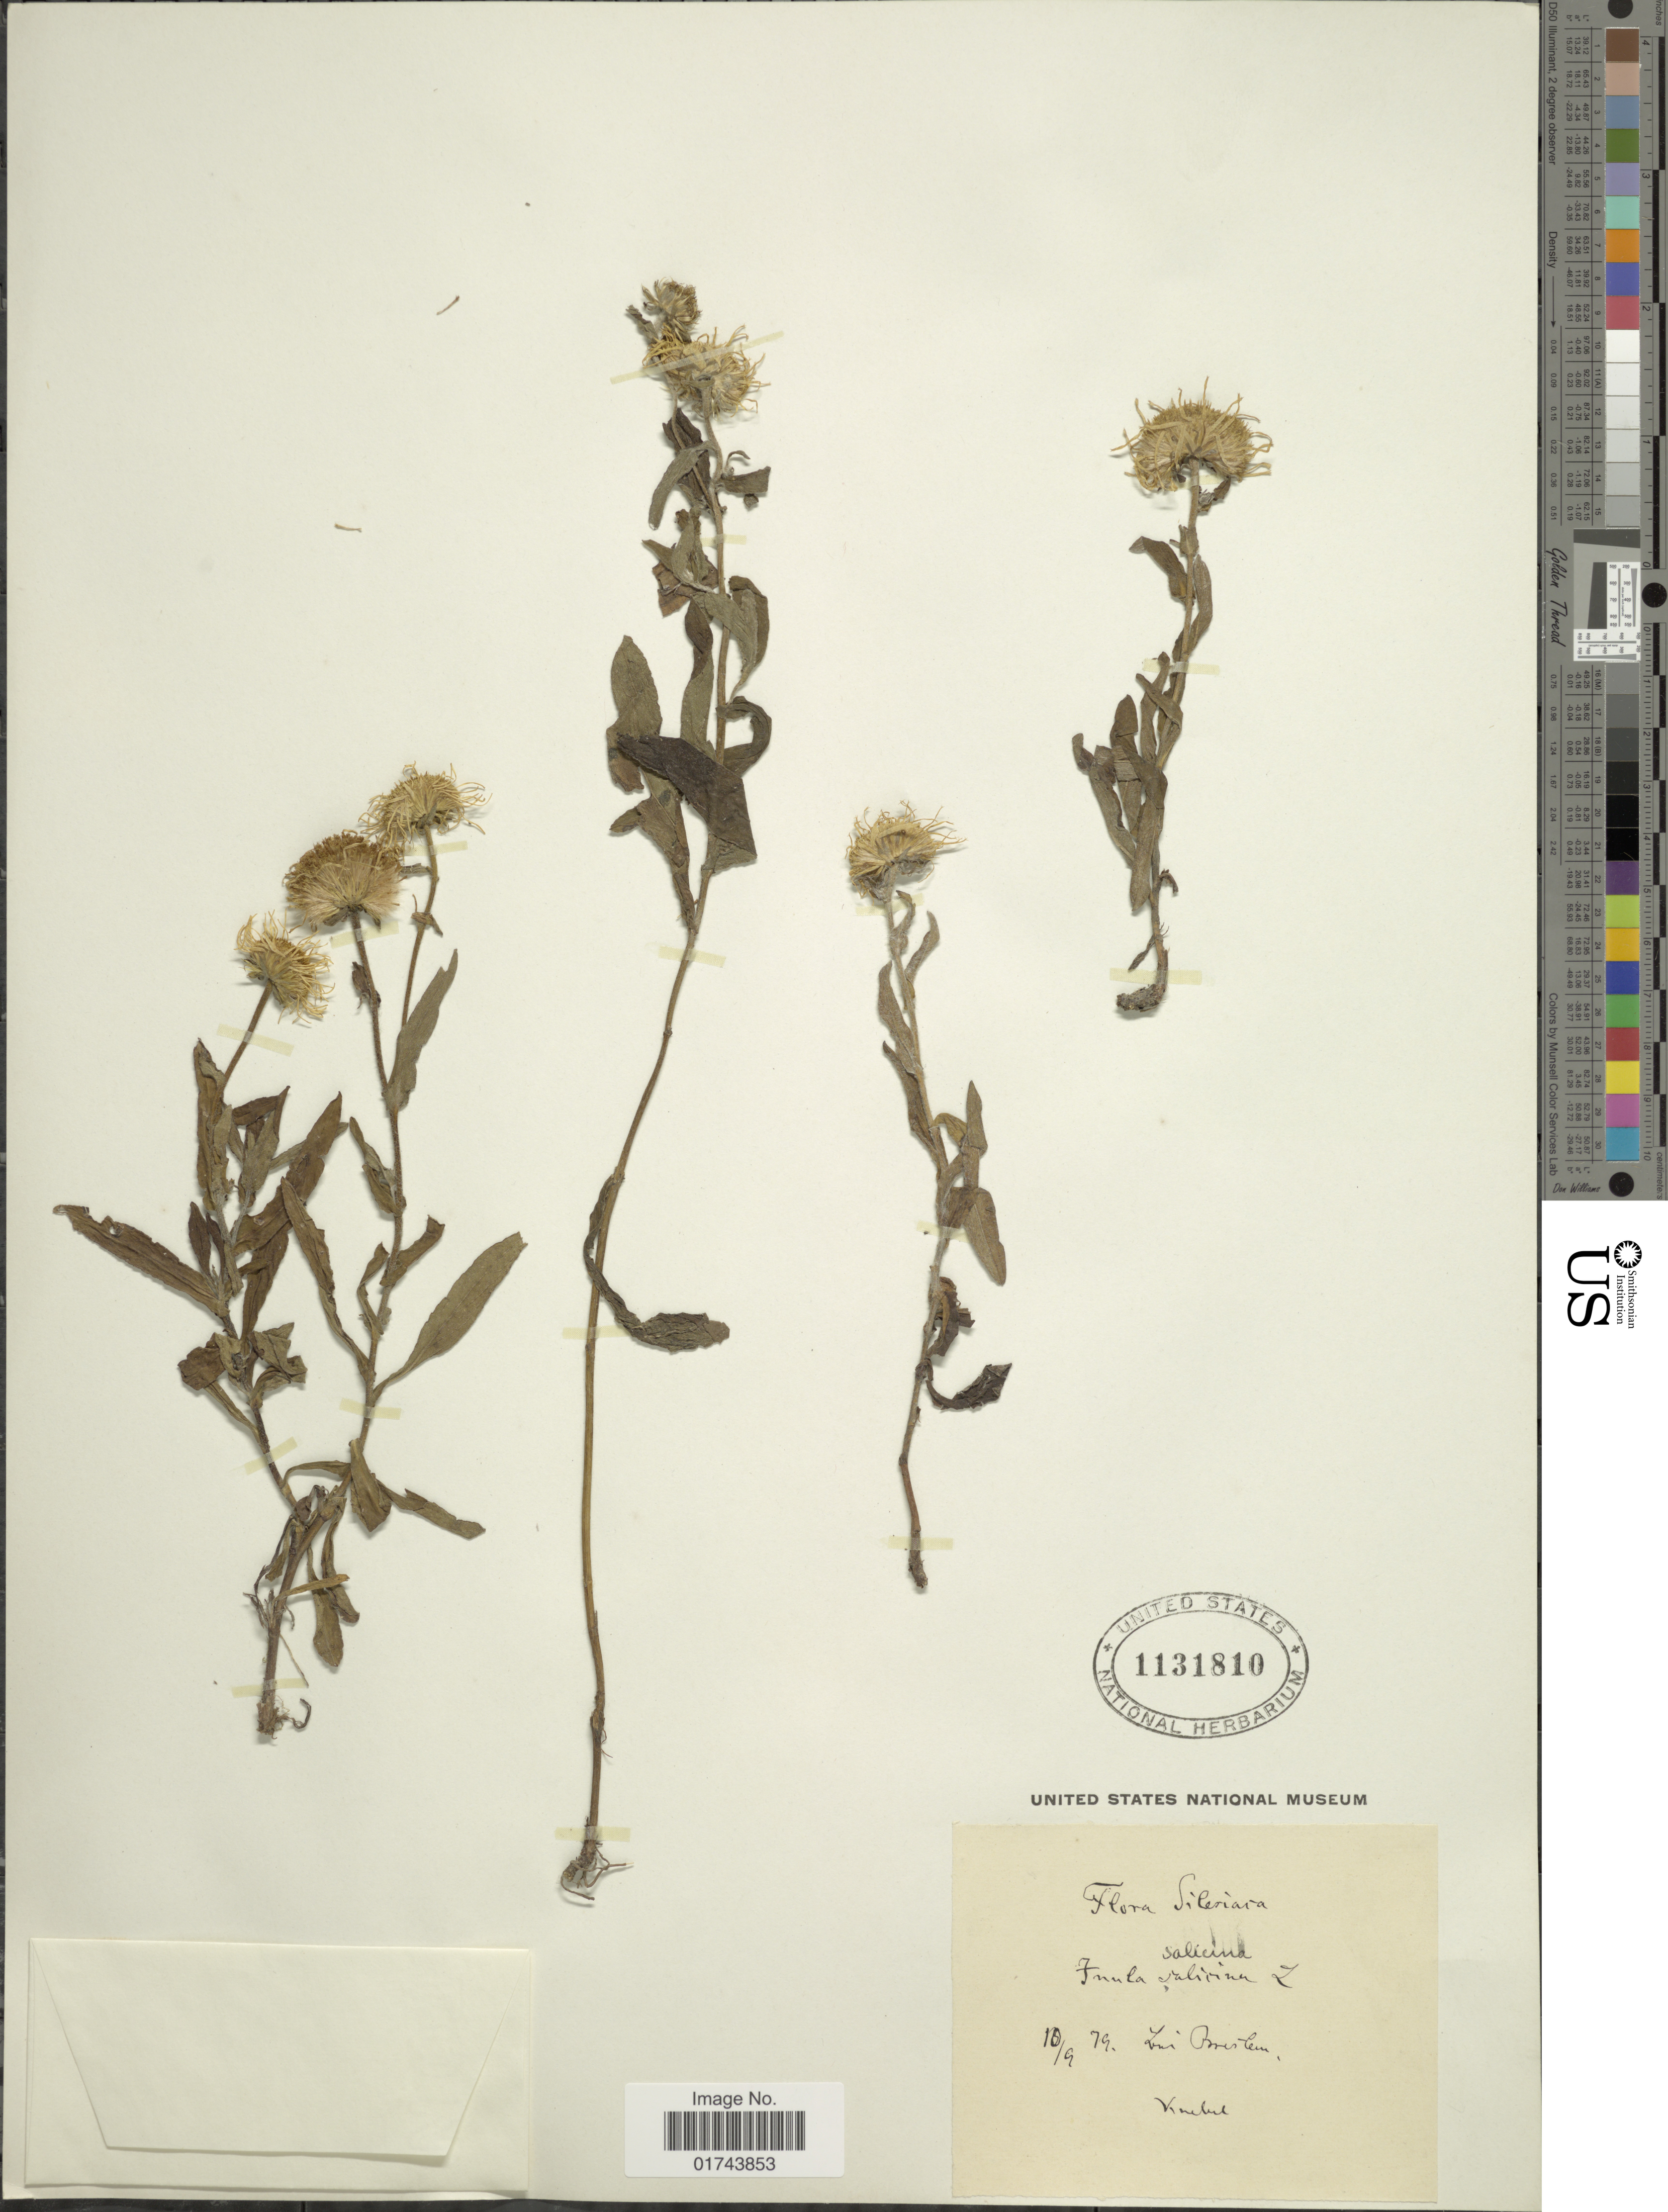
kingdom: Plantae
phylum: Tracheophyta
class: Magnoliopsida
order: Asterales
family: Asteraceae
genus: Inula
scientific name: Inula salicina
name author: L.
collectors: Vinebel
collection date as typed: Transcribed d/m/y: 10/9/79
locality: Sileriara, Zui Omestem [interpreted]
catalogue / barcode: US 1131810